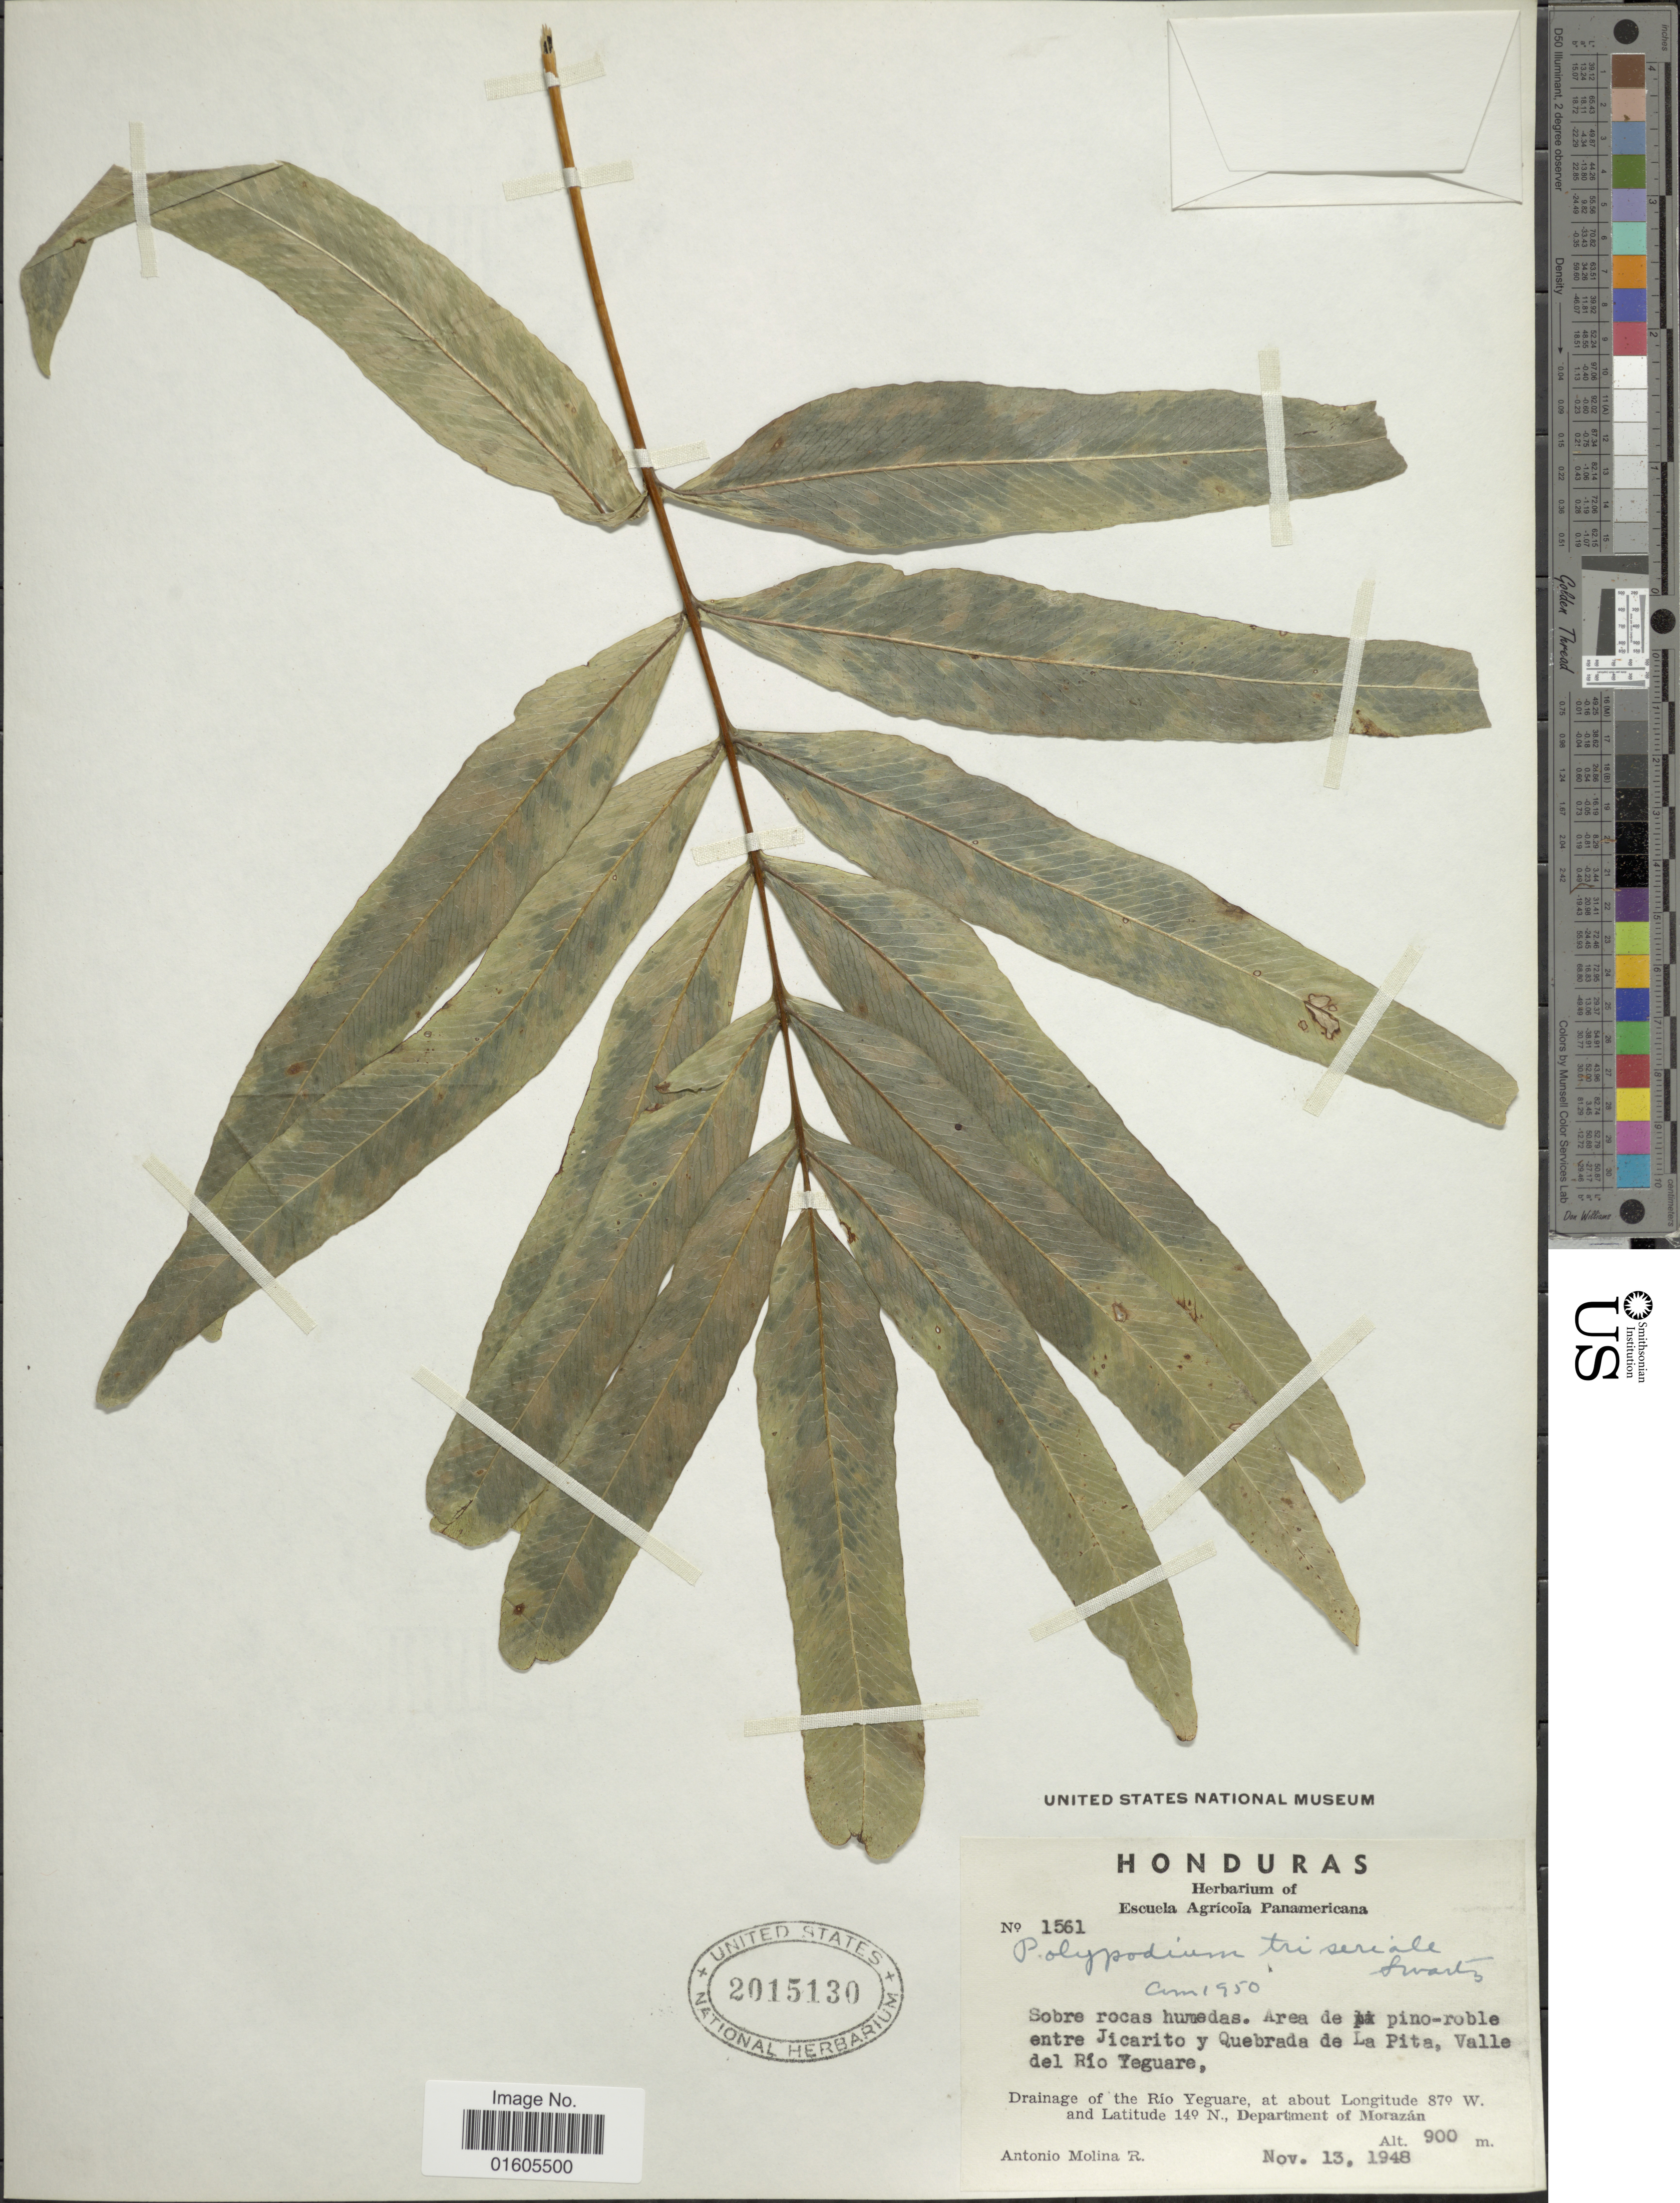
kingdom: Plantae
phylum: Tracheophyta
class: Polypodiopsida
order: Polypodiales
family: Polypodiaceae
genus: Serpocaulon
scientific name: Serpocaulon triseriale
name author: (Sw.) A.R. Sm.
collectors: A. Molina R.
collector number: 1561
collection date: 1948-11-13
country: Honduras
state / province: Fco. Morazán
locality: Area de pino-roble entre Jicarito y Quebrada de La Pita, Valle del Río Yeguare, Drainage of the Río Yeguare, Department of Morazán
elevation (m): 900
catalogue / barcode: US 2015130